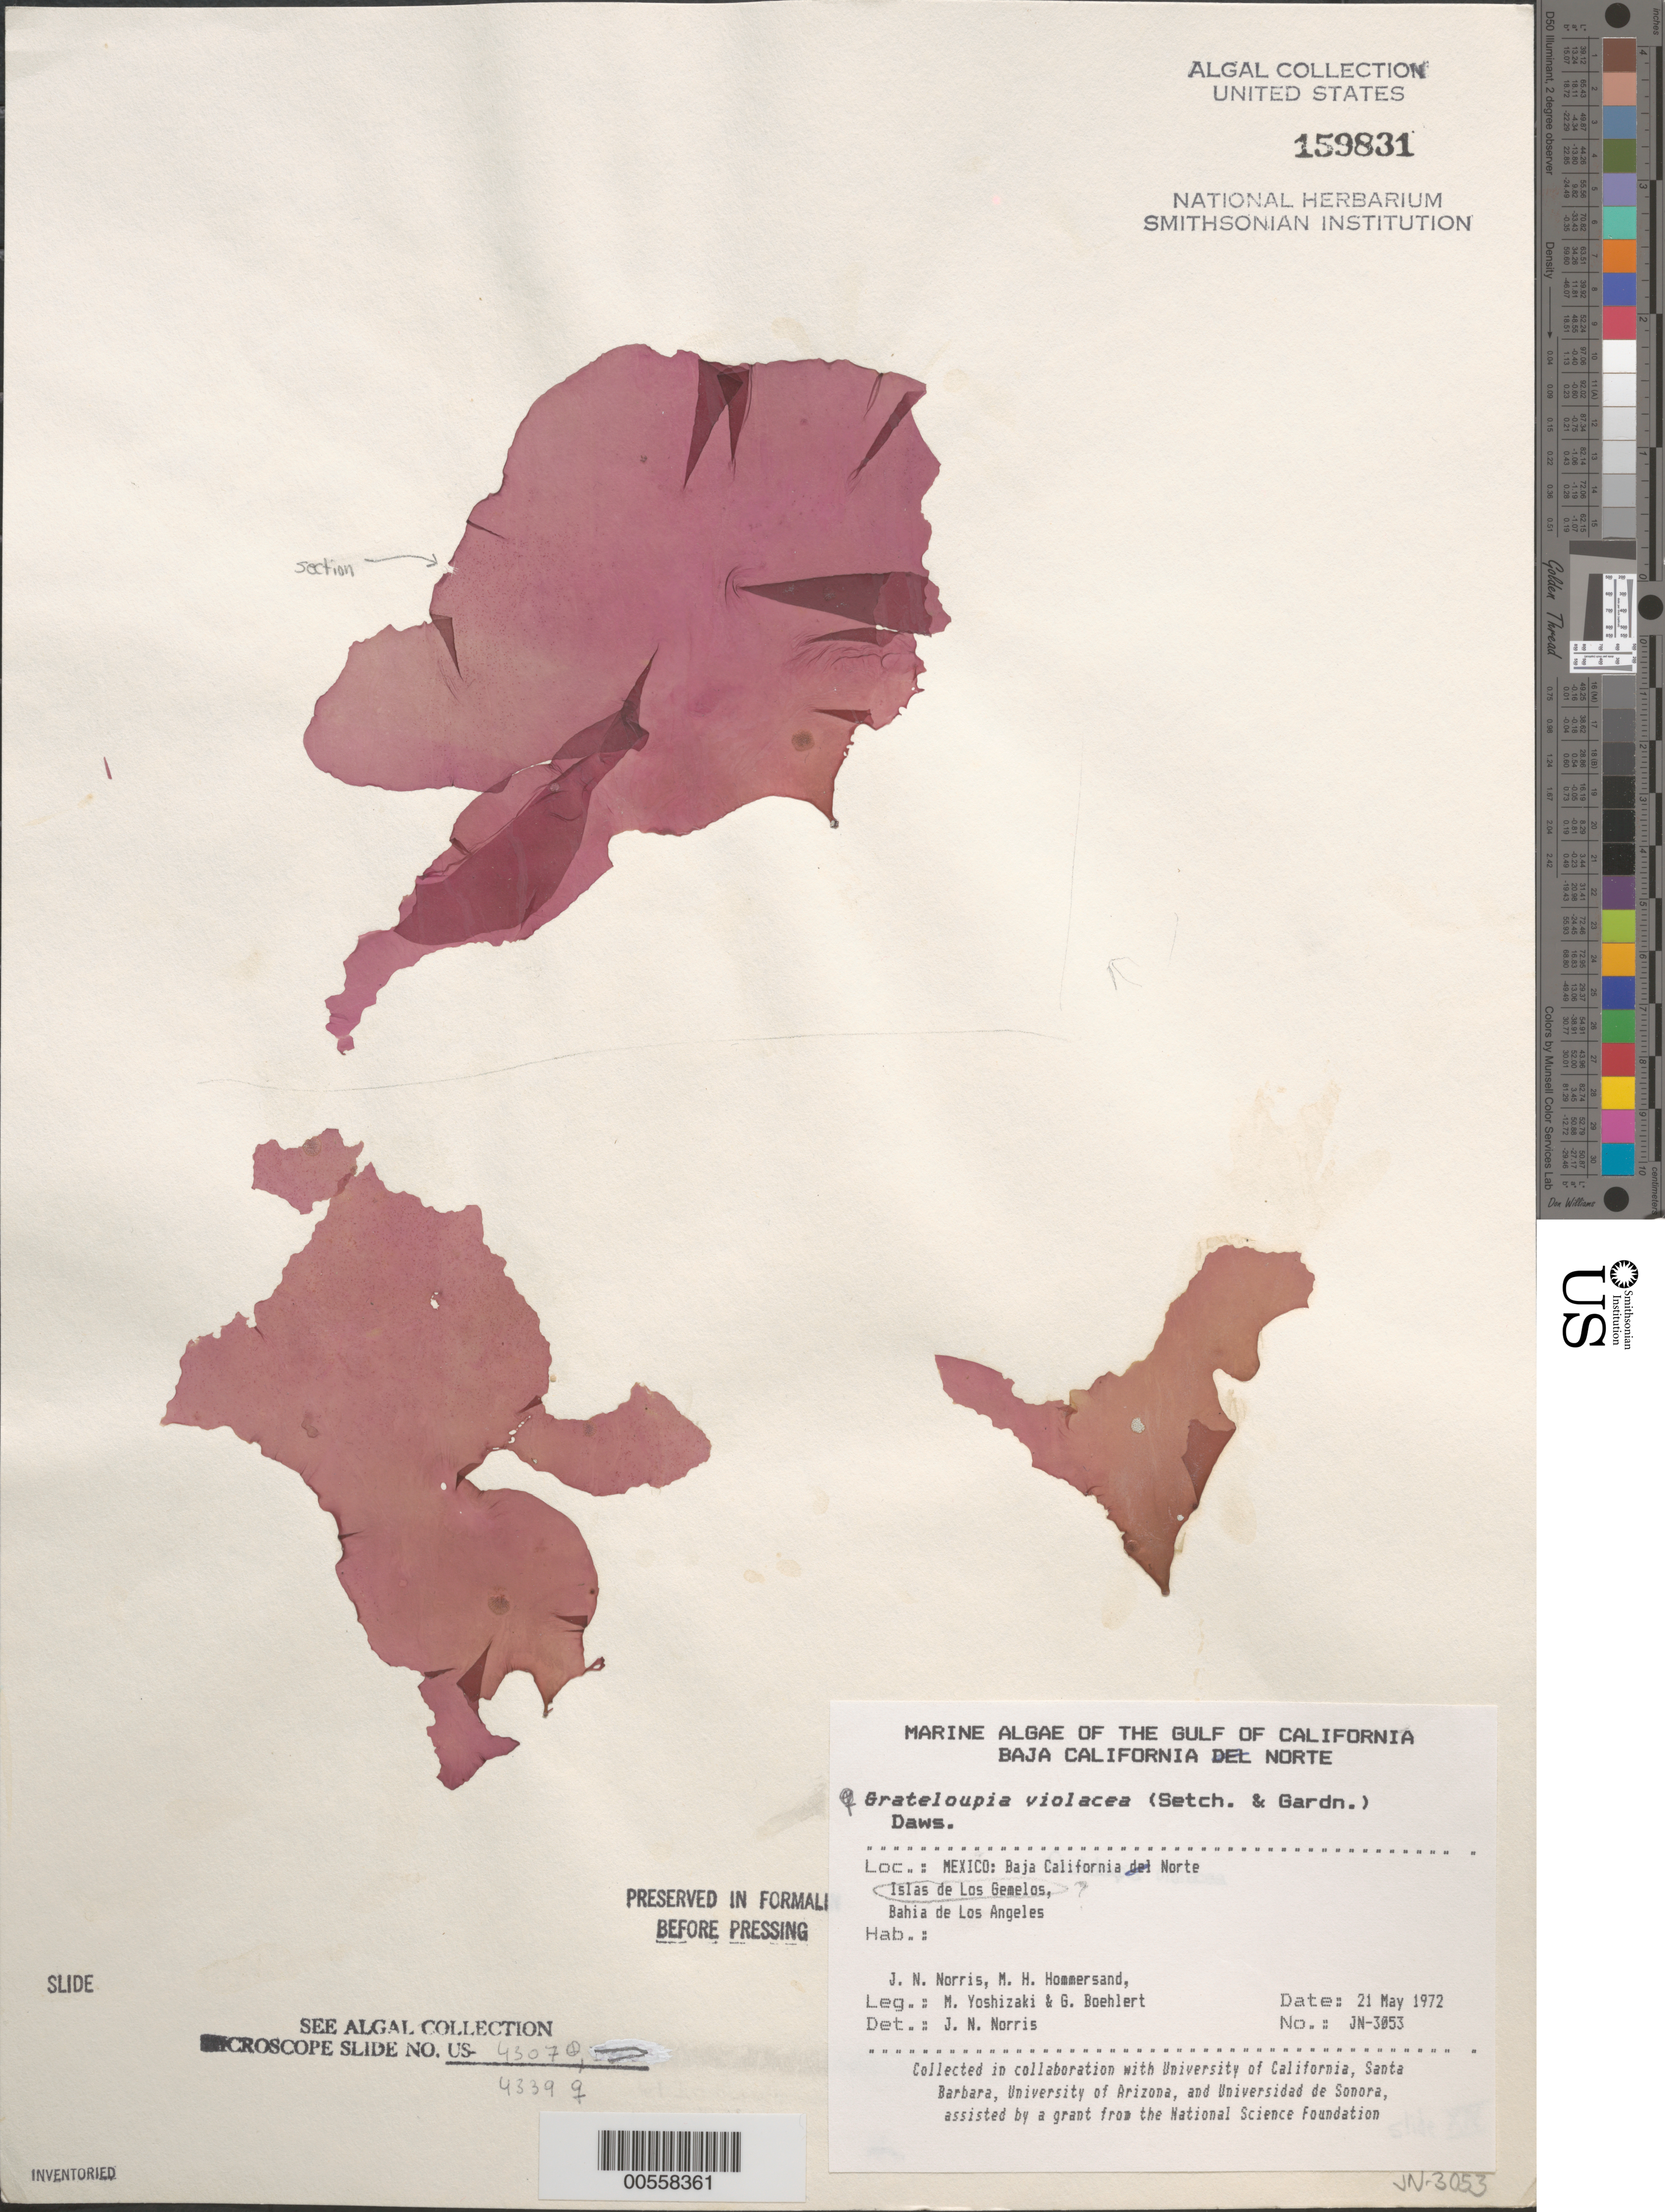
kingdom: Plantae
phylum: Rhodophyta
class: Florideophyceae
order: Halymeniales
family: Halymeniaceae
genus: Grateloupia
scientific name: Grateloupia violacea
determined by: Norris, James N.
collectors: J. N. Norris, M. H. Hommersand, M. Yoshizaki & G. Boehlert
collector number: JN-3053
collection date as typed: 22 May 1972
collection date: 1972-05-22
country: Mexico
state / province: Baja California Norte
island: Isla de Los Gemelitos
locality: Bahia de los Angeles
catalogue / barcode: US 159831